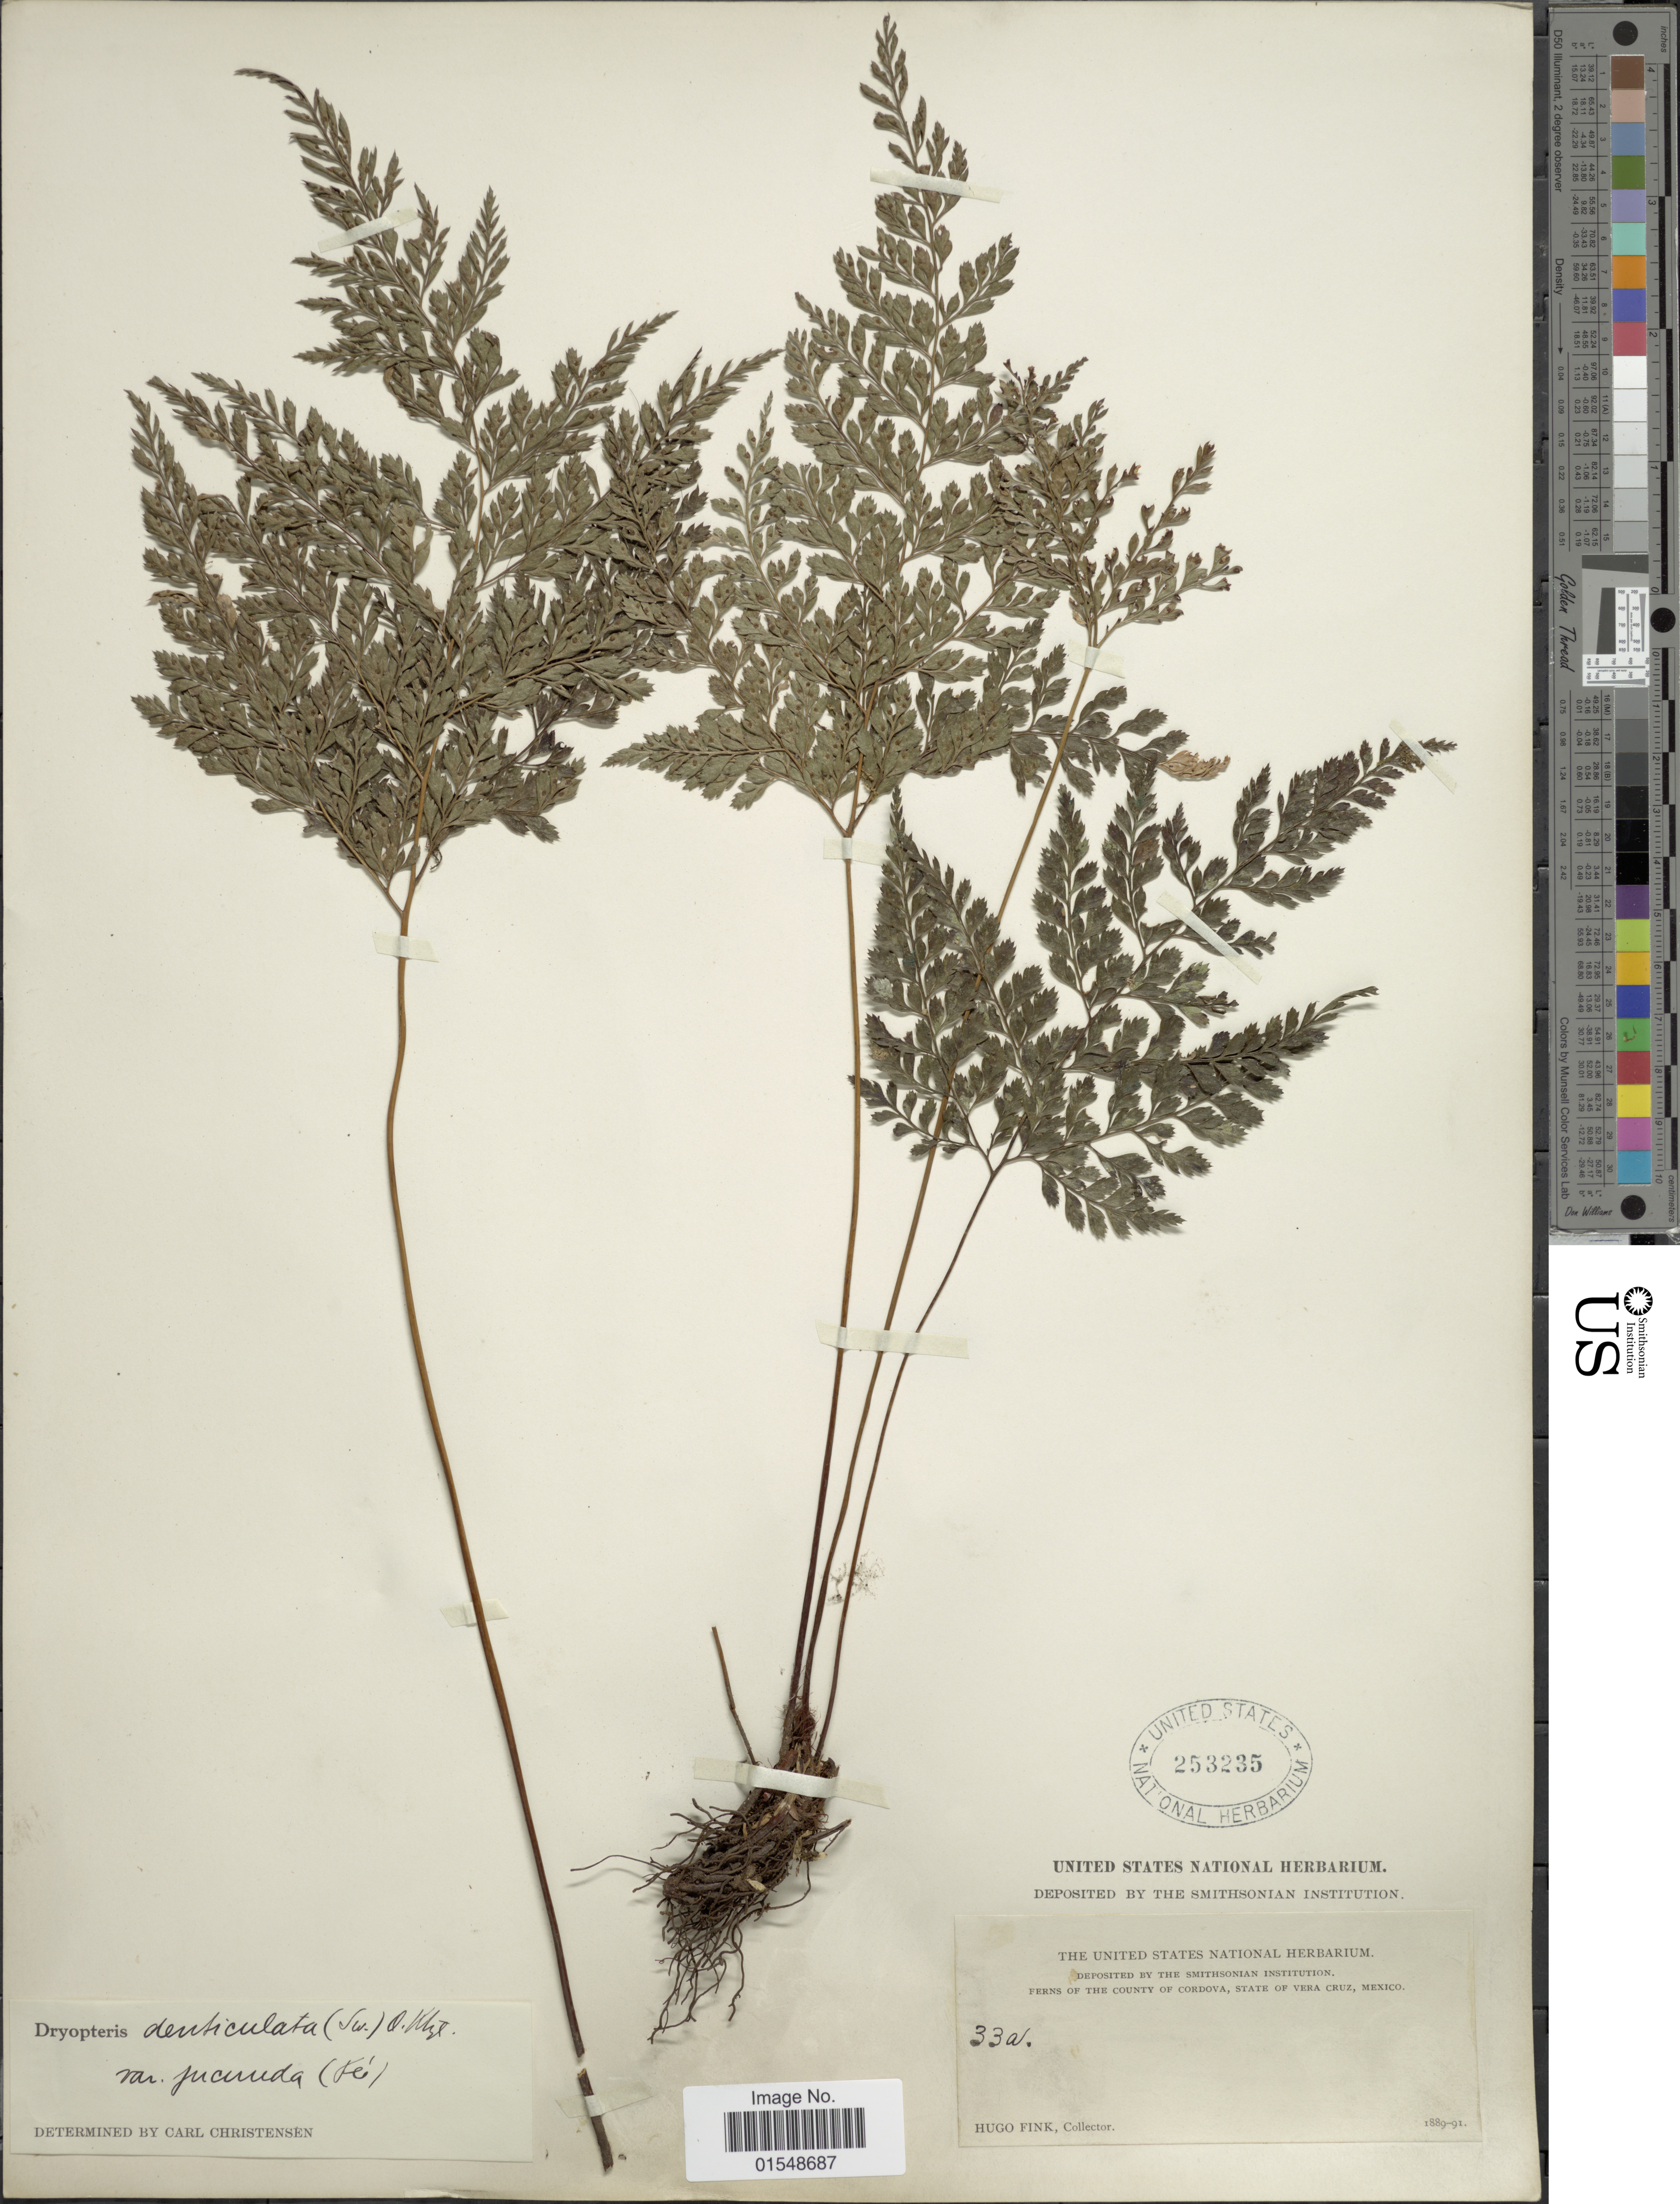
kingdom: Plantae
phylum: Tracheophyta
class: Polypodiopsida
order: Polypodiales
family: Dryopteridaceae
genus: Arachniodes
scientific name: Arachniodes denticulata var. jucunda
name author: (Fée) Lellinger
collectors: H. Fink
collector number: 33a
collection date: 1889/1891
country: Mexico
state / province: Veracruz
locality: County of Cordova, State of Vera Cruz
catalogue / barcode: US 253235